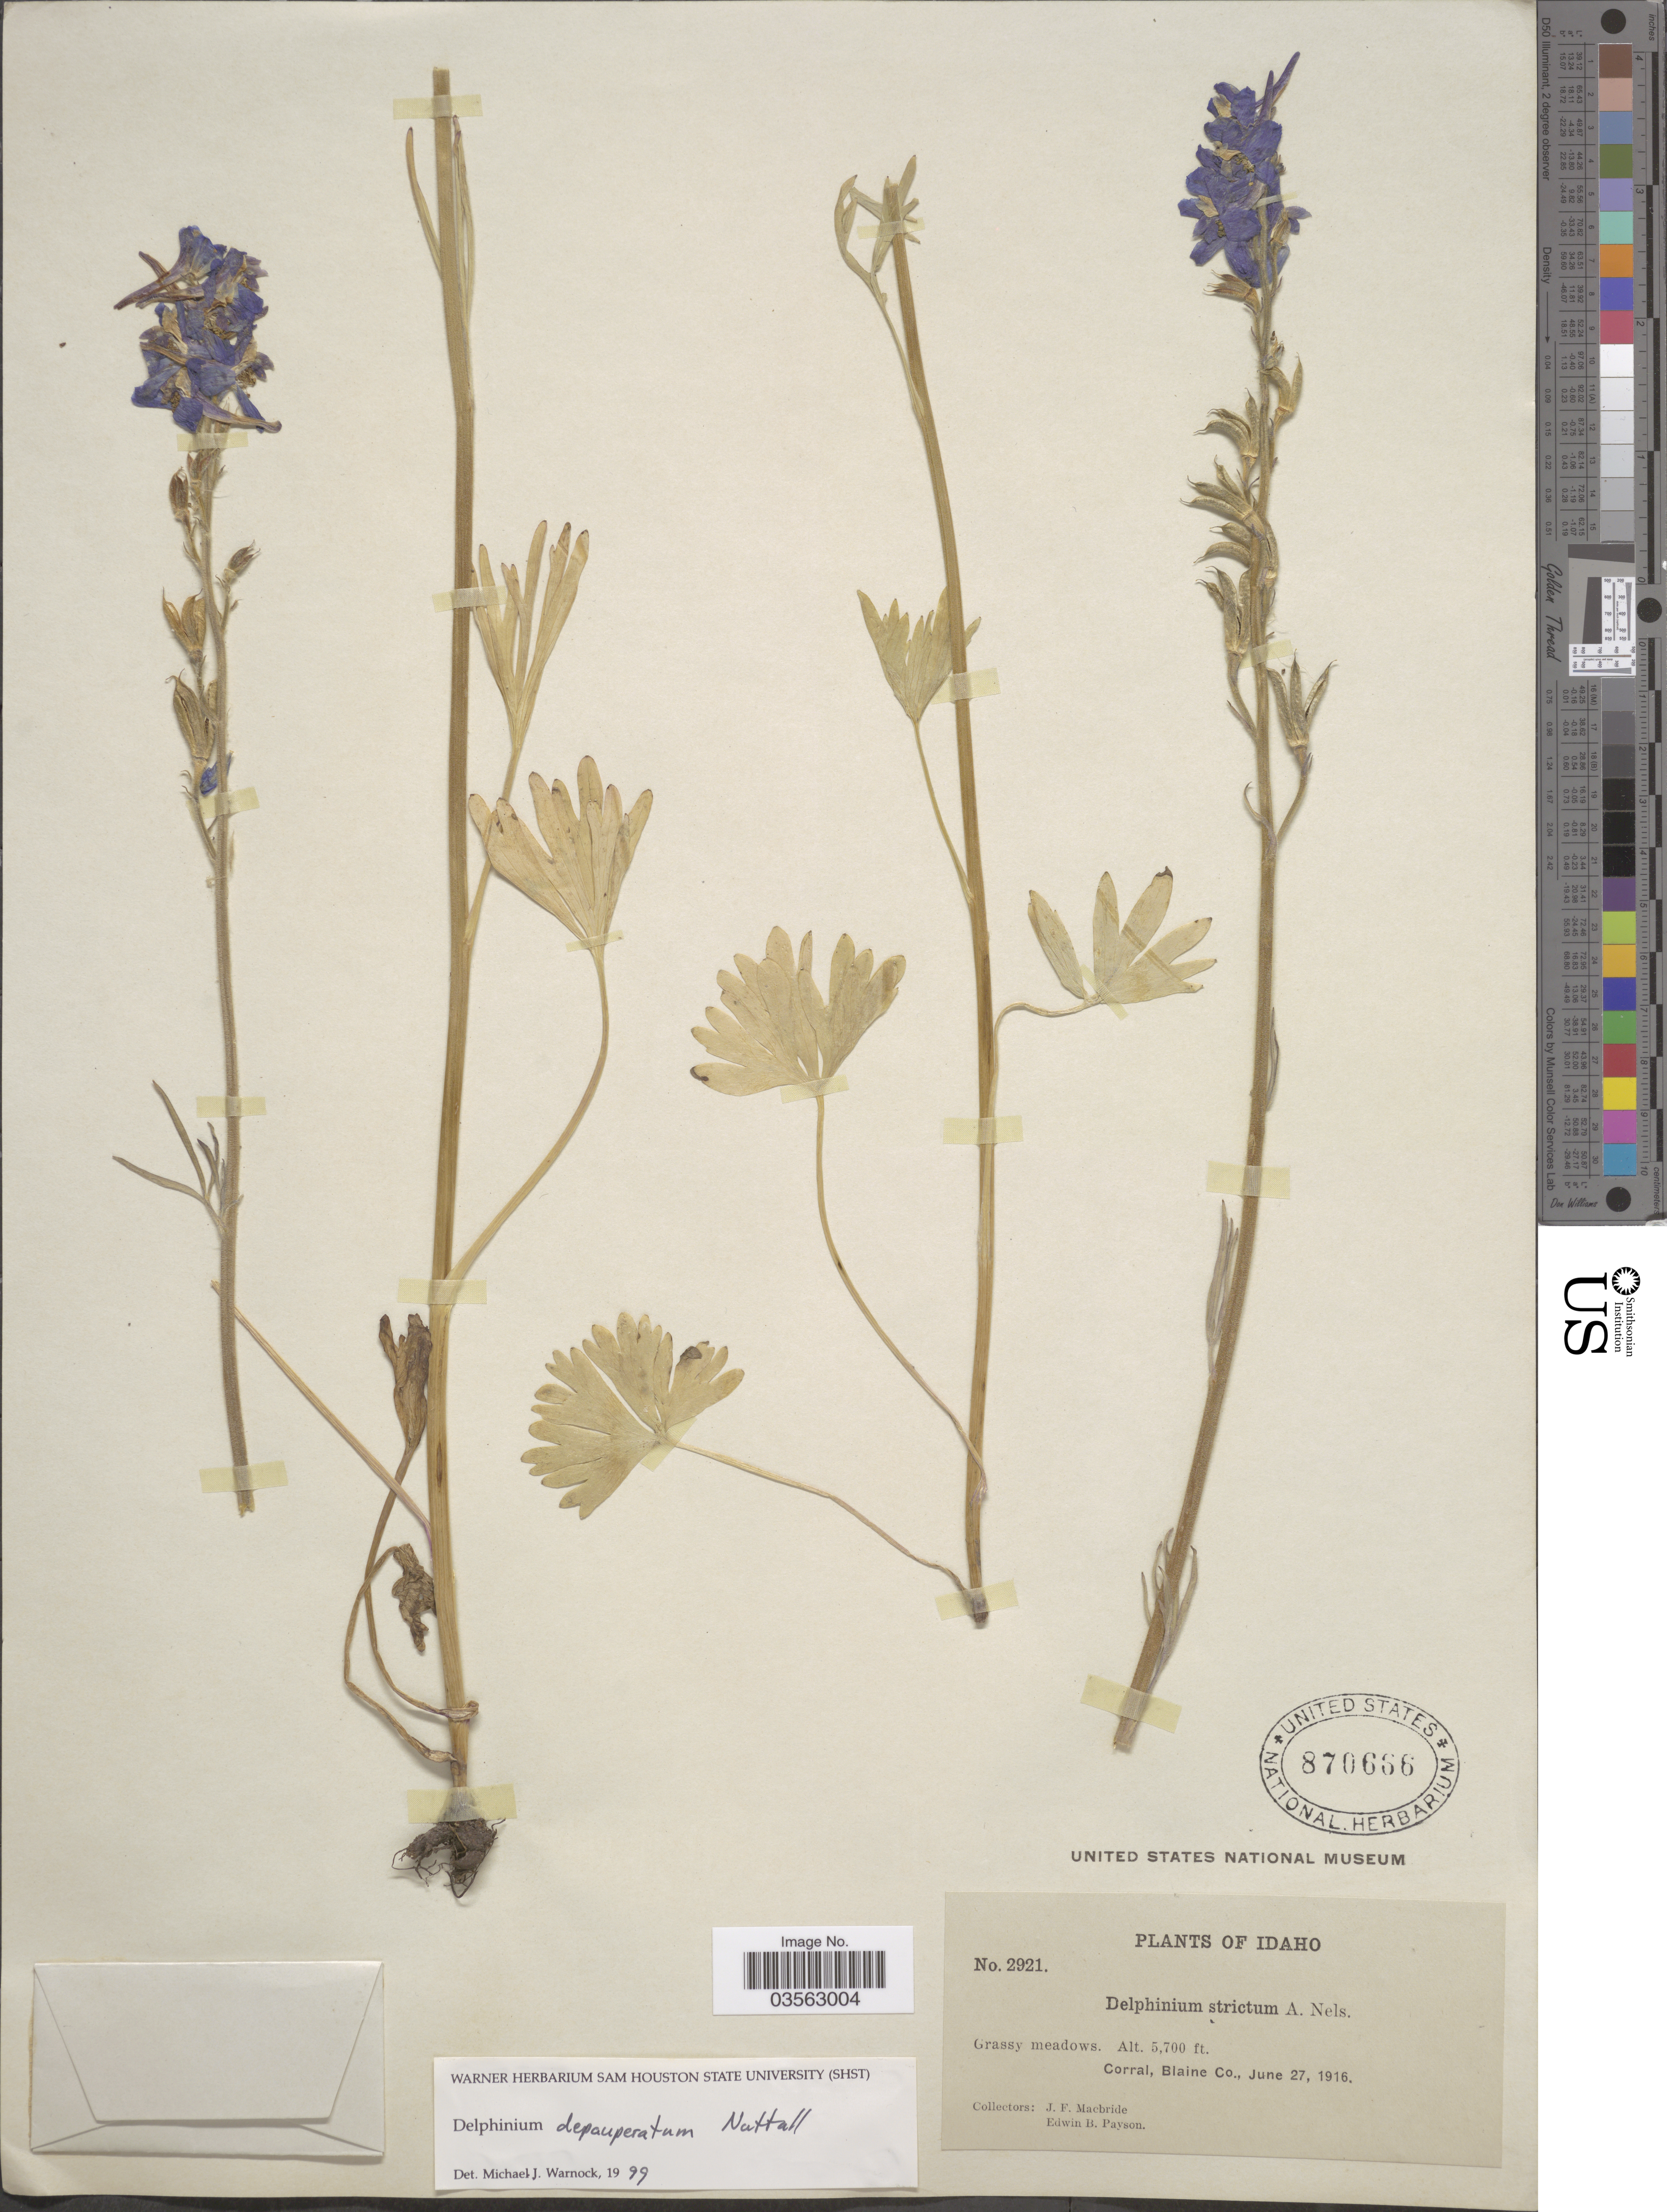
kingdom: Plantae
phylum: Tracheophyta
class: Magnoliopsida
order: Ranunculales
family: Ranunculaceae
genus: Delphinium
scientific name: Delphinium depauperatum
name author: Nutt.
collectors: J. F. Macbride & E. B. Payson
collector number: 2921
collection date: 1916-06-27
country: United States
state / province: Idaho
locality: Corral, Blaine Co.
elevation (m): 1737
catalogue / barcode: US 870666